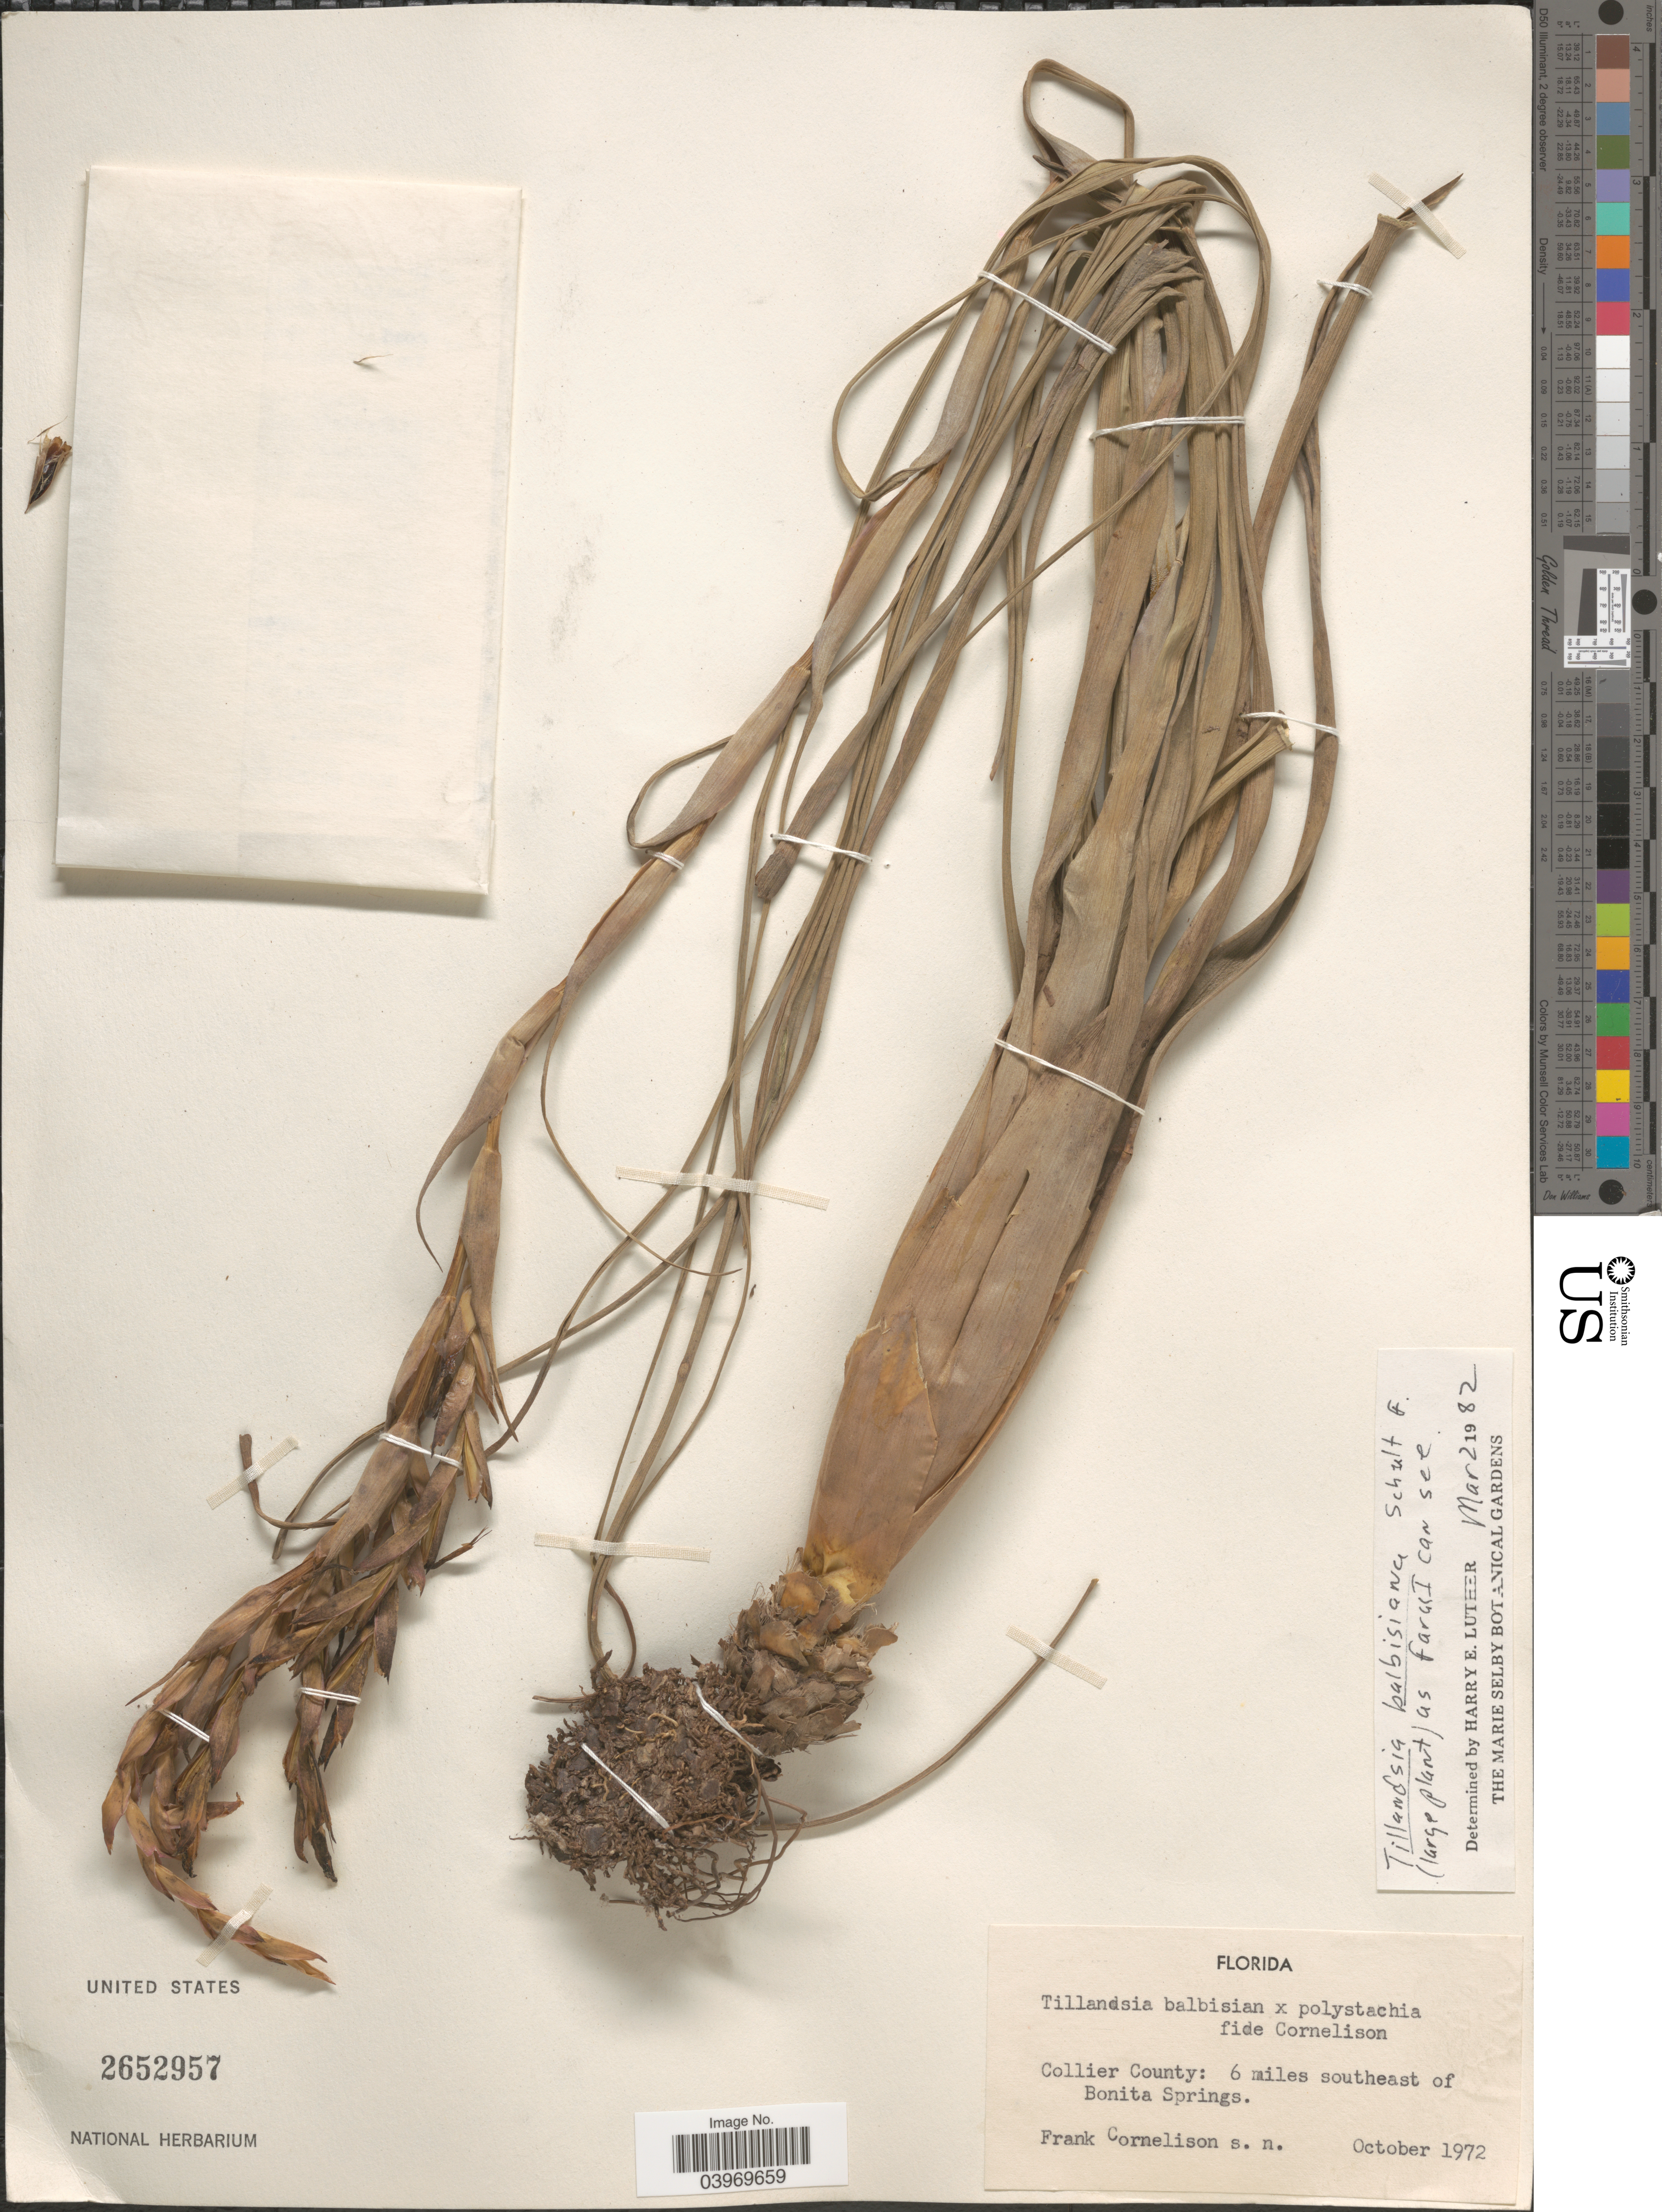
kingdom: Plantae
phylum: Tracheophyta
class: Liliopsida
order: Poales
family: Bromeliaceae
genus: Tillandsia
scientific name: Tillandsia balbisiana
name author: Schult. f.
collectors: F. Cornelison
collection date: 1972-10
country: United States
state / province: Florida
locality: Collier County: 6 miles southeast of Bonita Springs.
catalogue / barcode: US 2652957